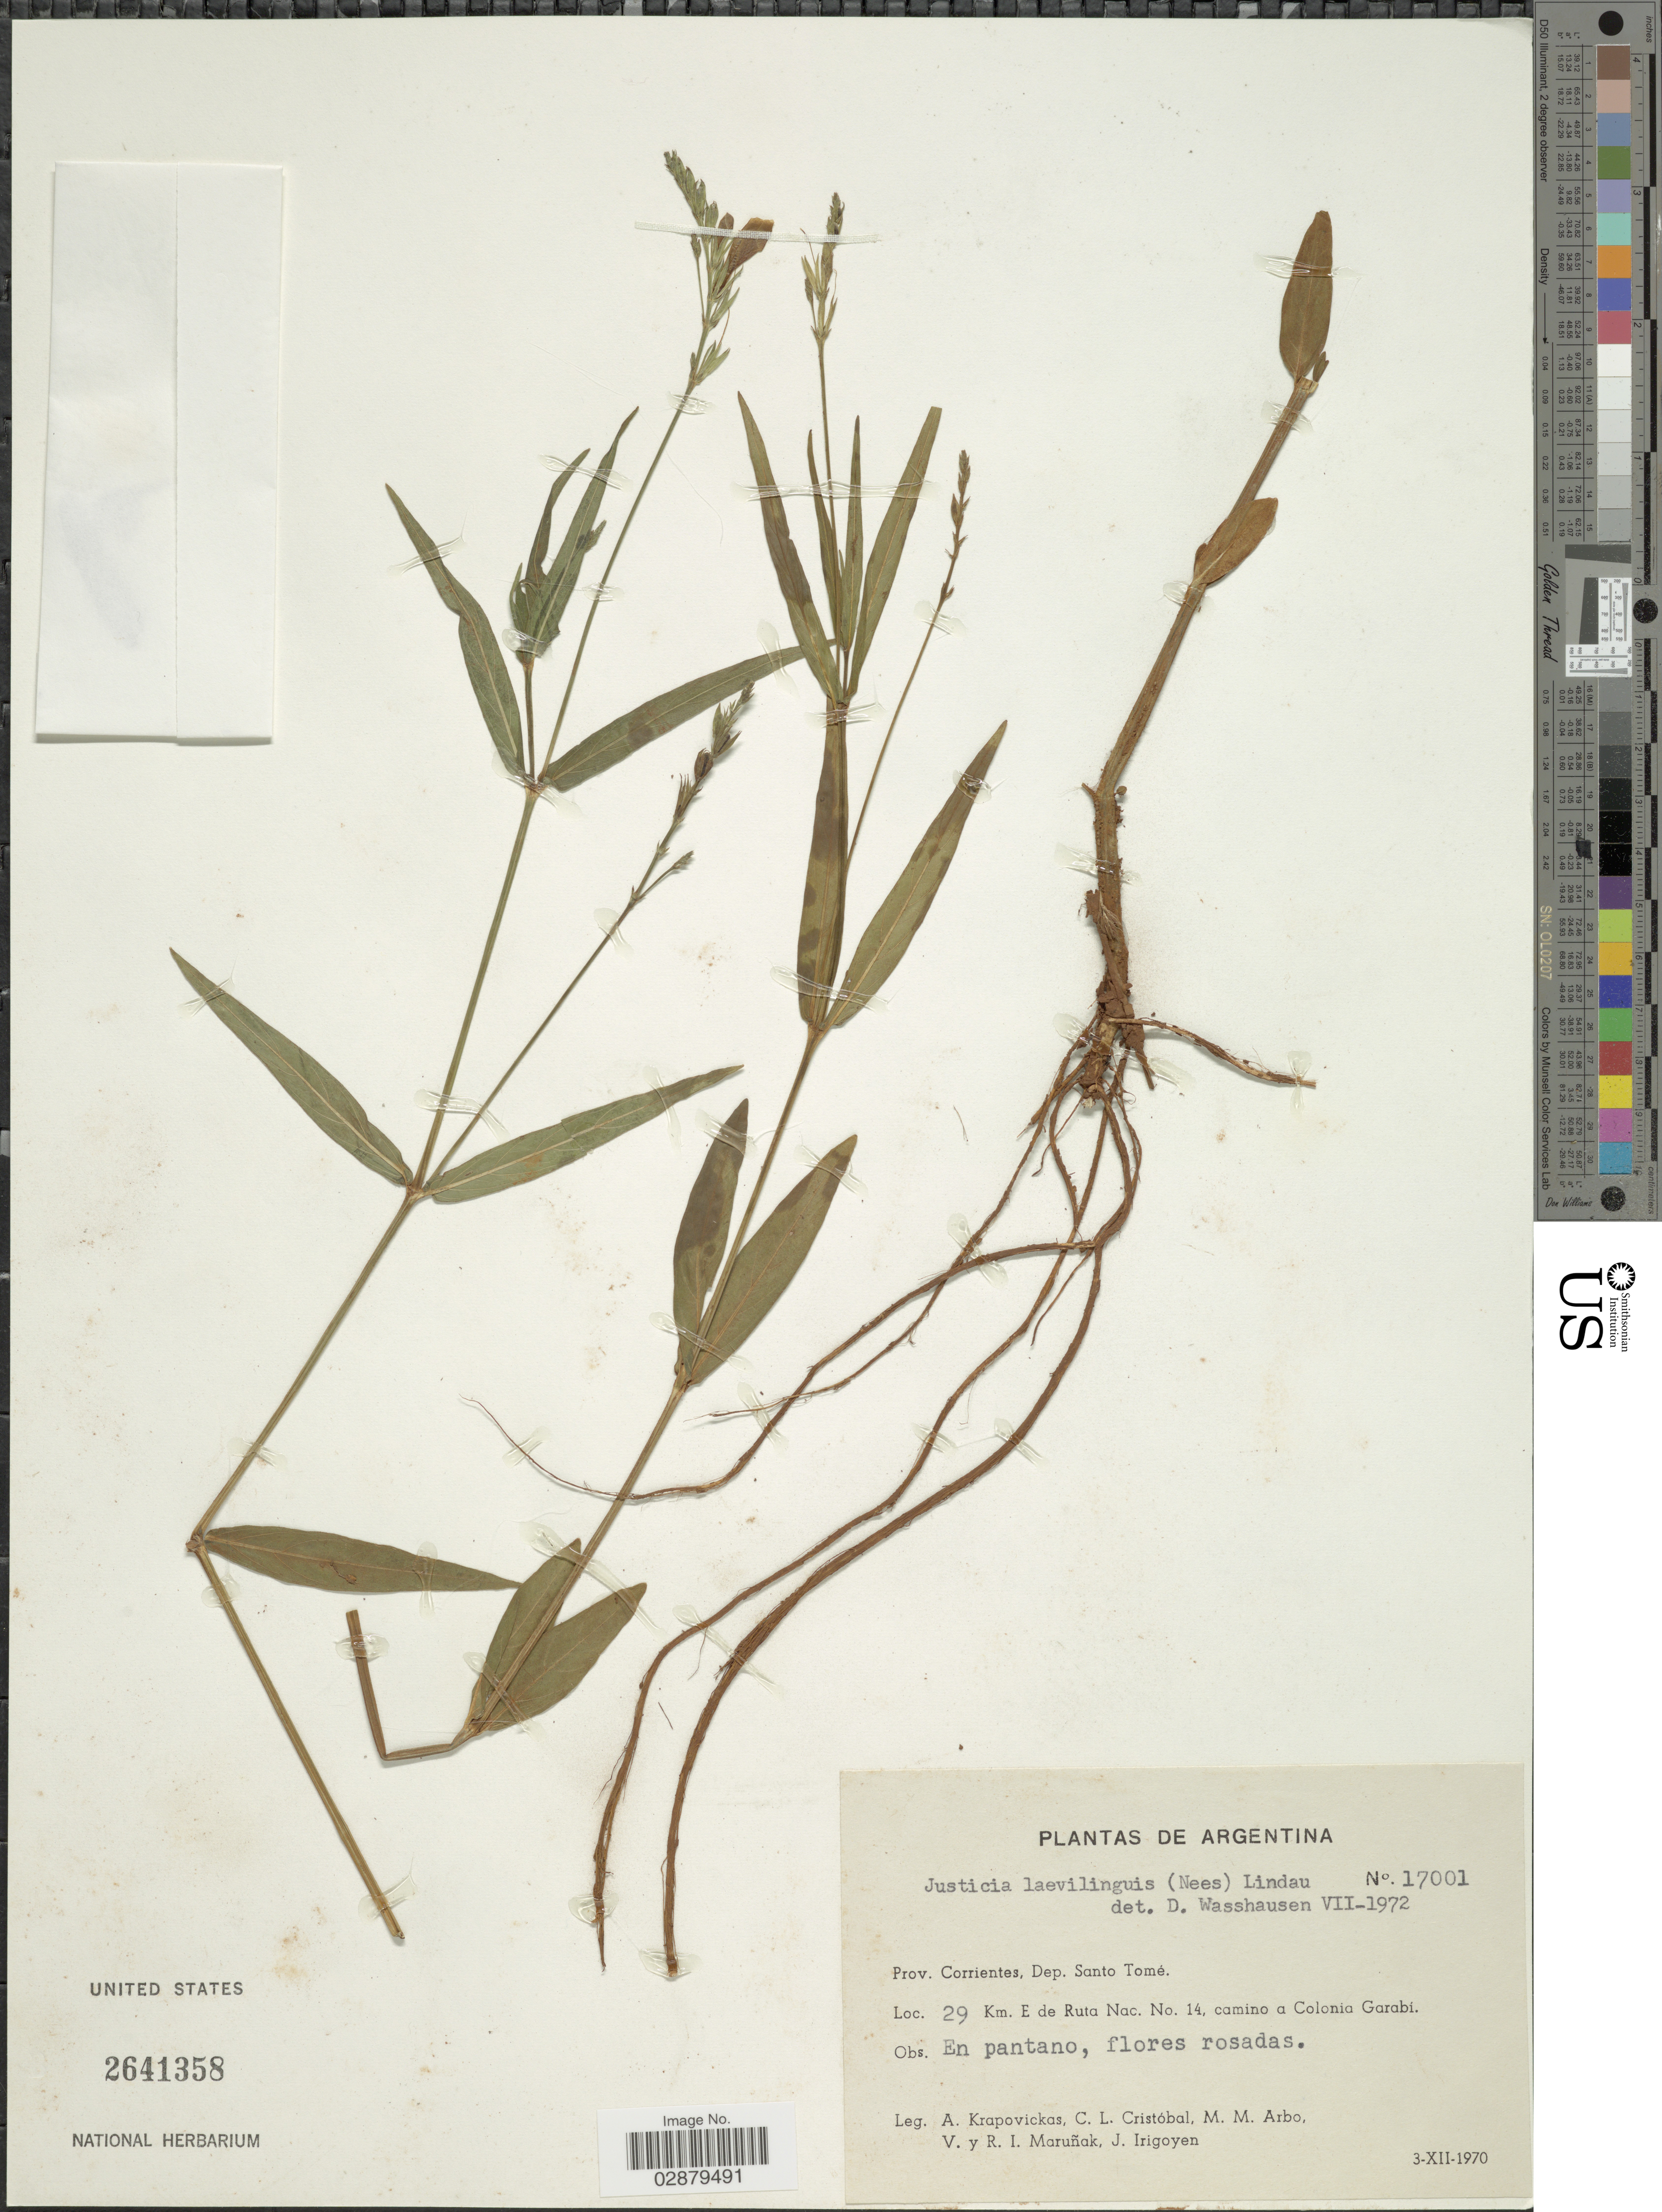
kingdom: Plantae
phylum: Tracheophyta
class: Magnoliopsida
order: Lamiales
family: Acanthaceae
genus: Justicia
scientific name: Justicia laevilinguis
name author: (Nees) Lindau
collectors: A. Krapovickas, C. L. Cristóbal, M. M. Arbo, V. Maruñak & et al.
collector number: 17001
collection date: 1970-12-03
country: Argentina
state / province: Corrientes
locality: Dep. San Tomé. 29 Km. E de Ruta Nac. No. 14, camino a Colonia Garabi.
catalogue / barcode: US 2641358